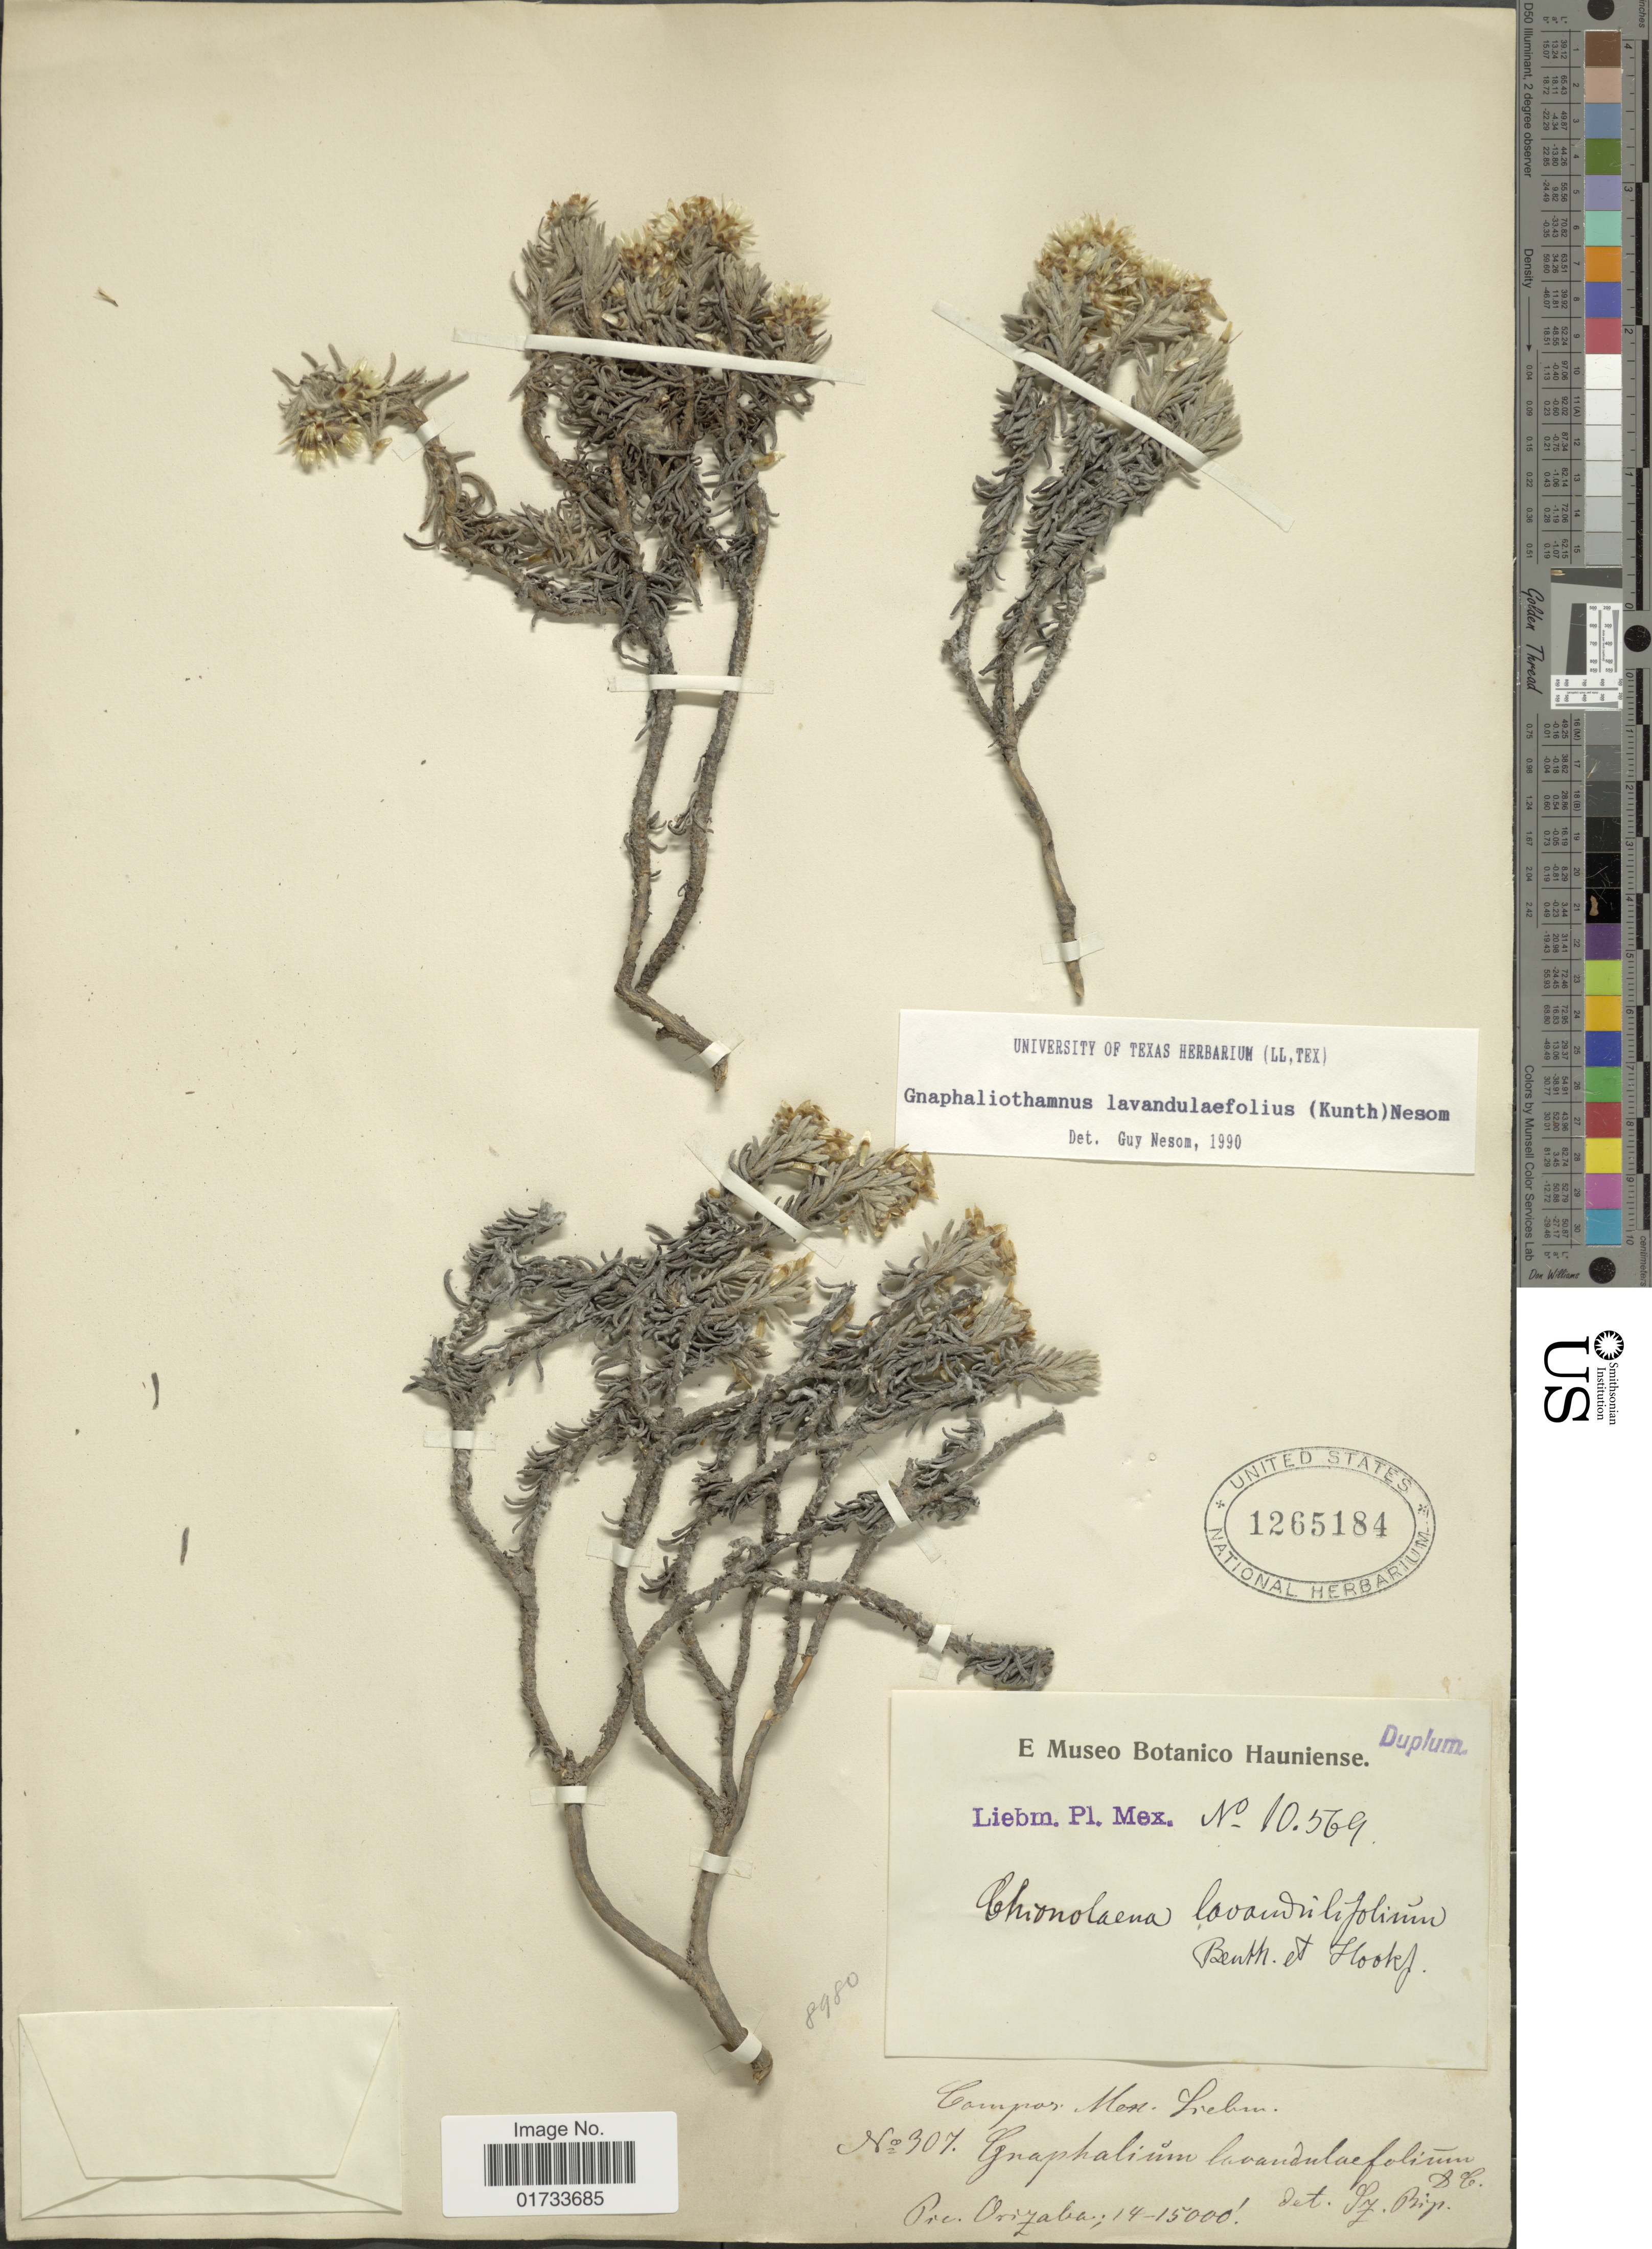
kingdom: Plantae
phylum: Tracheophyta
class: Magnoliopsida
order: Asterales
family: Asteraceae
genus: Chionolaena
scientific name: Chionolaena lavandulifolia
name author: (Kunth) Benth. & Hook.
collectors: Liebman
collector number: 10569/307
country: Mexico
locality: Pres. [interpreted] Orizaba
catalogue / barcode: US 1265184